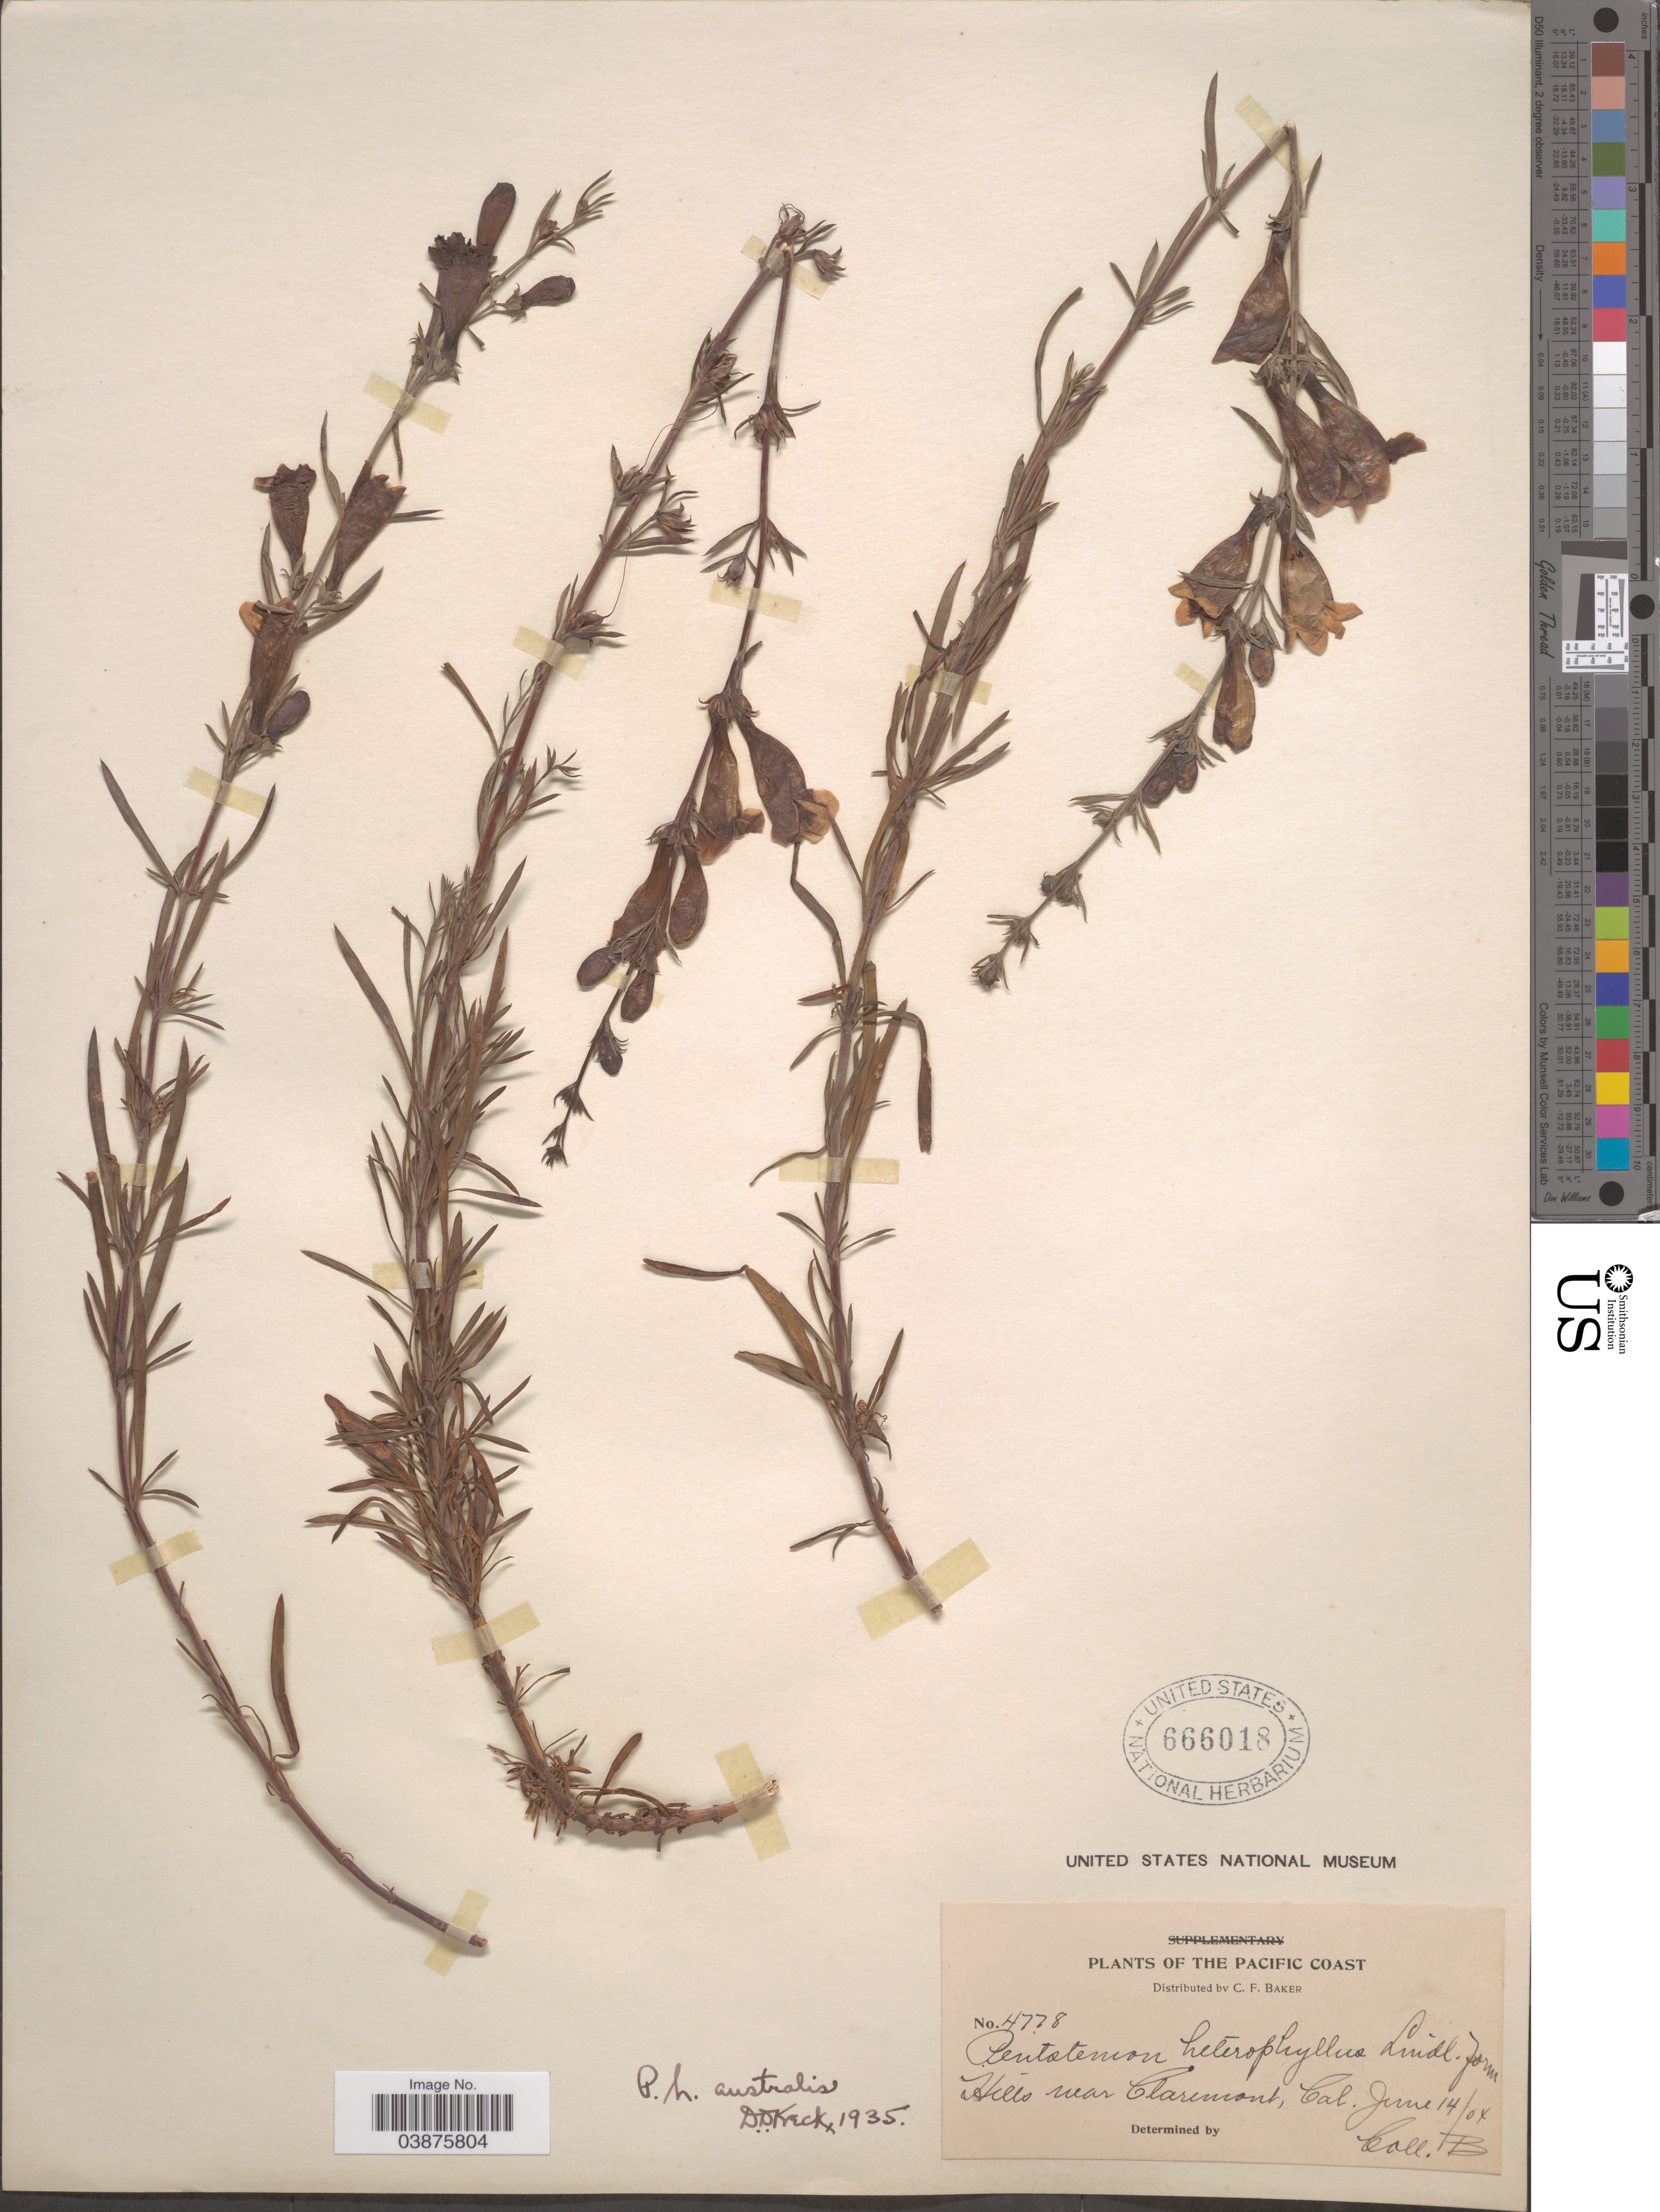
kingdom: Plantae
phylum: Tracheophyta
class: Magnoliopsida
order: Lamiales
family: Plantaginaceae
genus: Penstemon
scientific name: Penstemon heterophyllus subsp. australis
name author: (Munz & I.M. Johnst.) D.D. Keck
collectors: C. F. Baker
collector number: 4778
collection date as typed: Transcribed d/m/y: 14/6/4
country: United States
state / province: California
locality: Pacific Coast. Hills near Claremont.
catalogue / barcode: US 666018